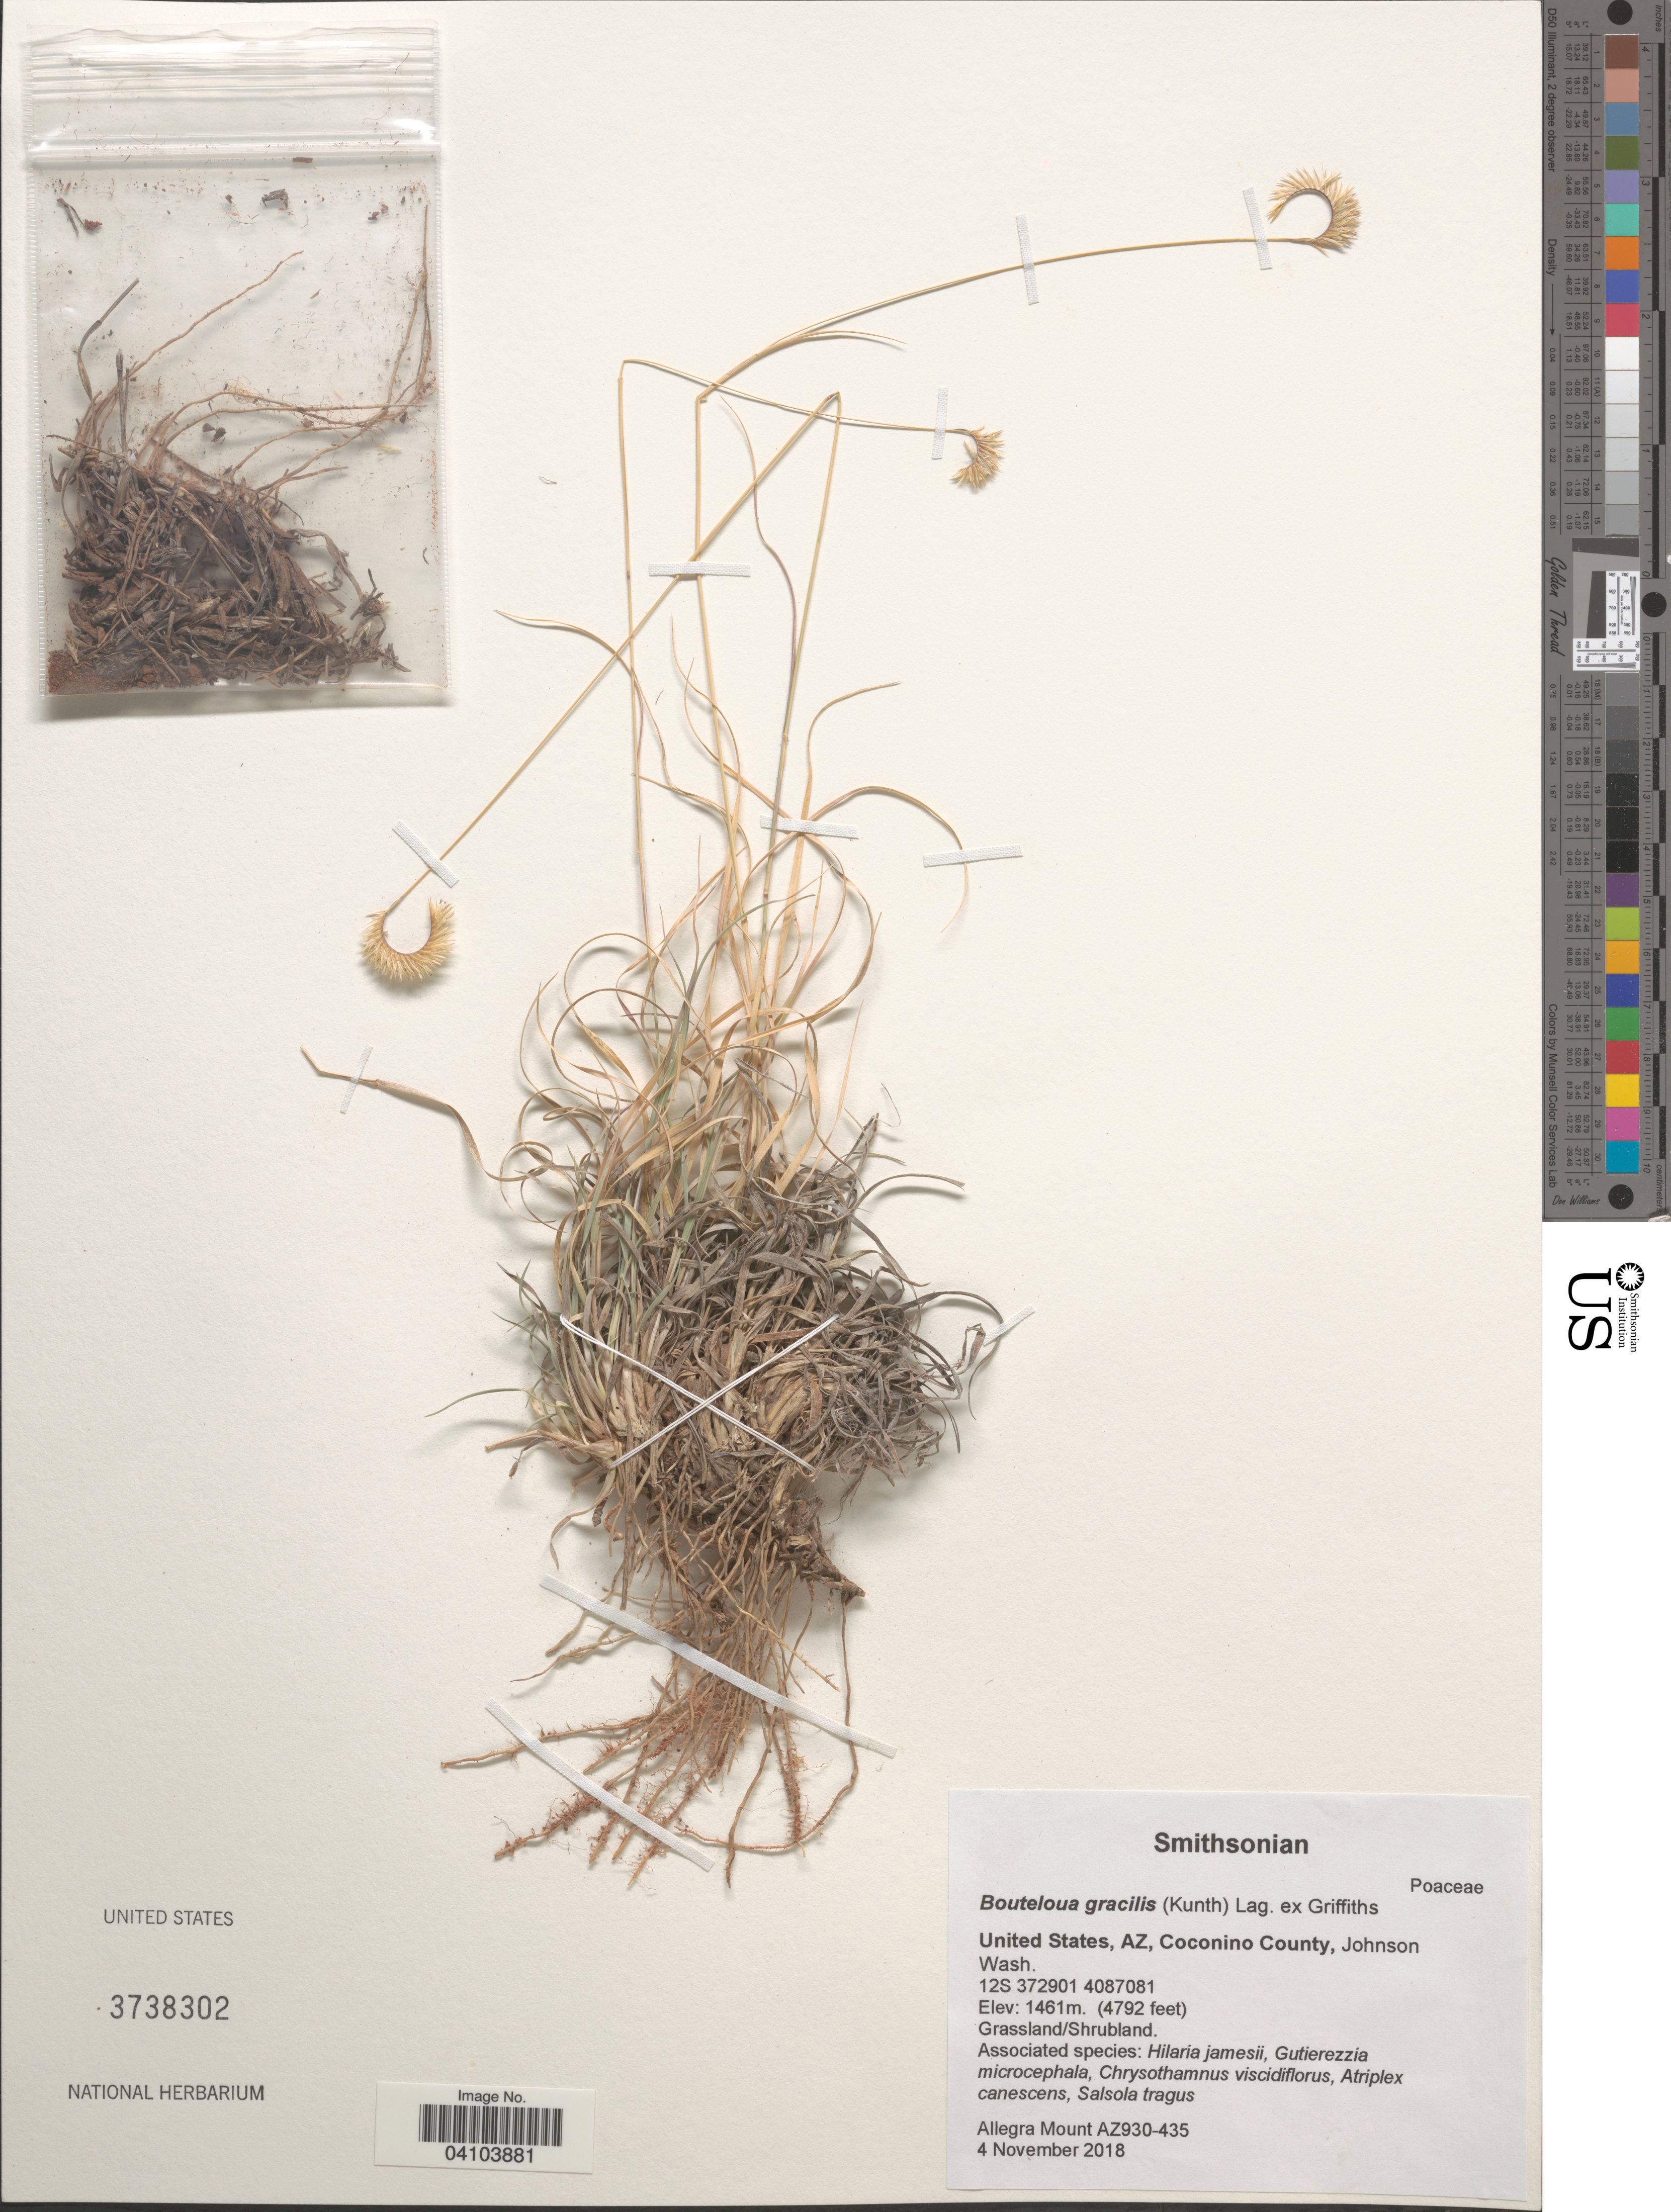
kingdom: Plantae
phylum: Tracheophyta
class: Liliopsida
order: Poales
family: Poaceae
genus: Bouteloua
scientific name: Bouteloua gracilis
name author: (Kunth) Lag. ex Griffiths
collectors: A. Mount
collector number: AZ930-435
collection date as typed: Transcribed d/m/y: 4/11/2018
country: United States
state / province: Arizona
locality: Cochise County, Johnson Wash. 12S 372901 4087081.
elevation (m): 1461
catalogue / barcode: US 3738302